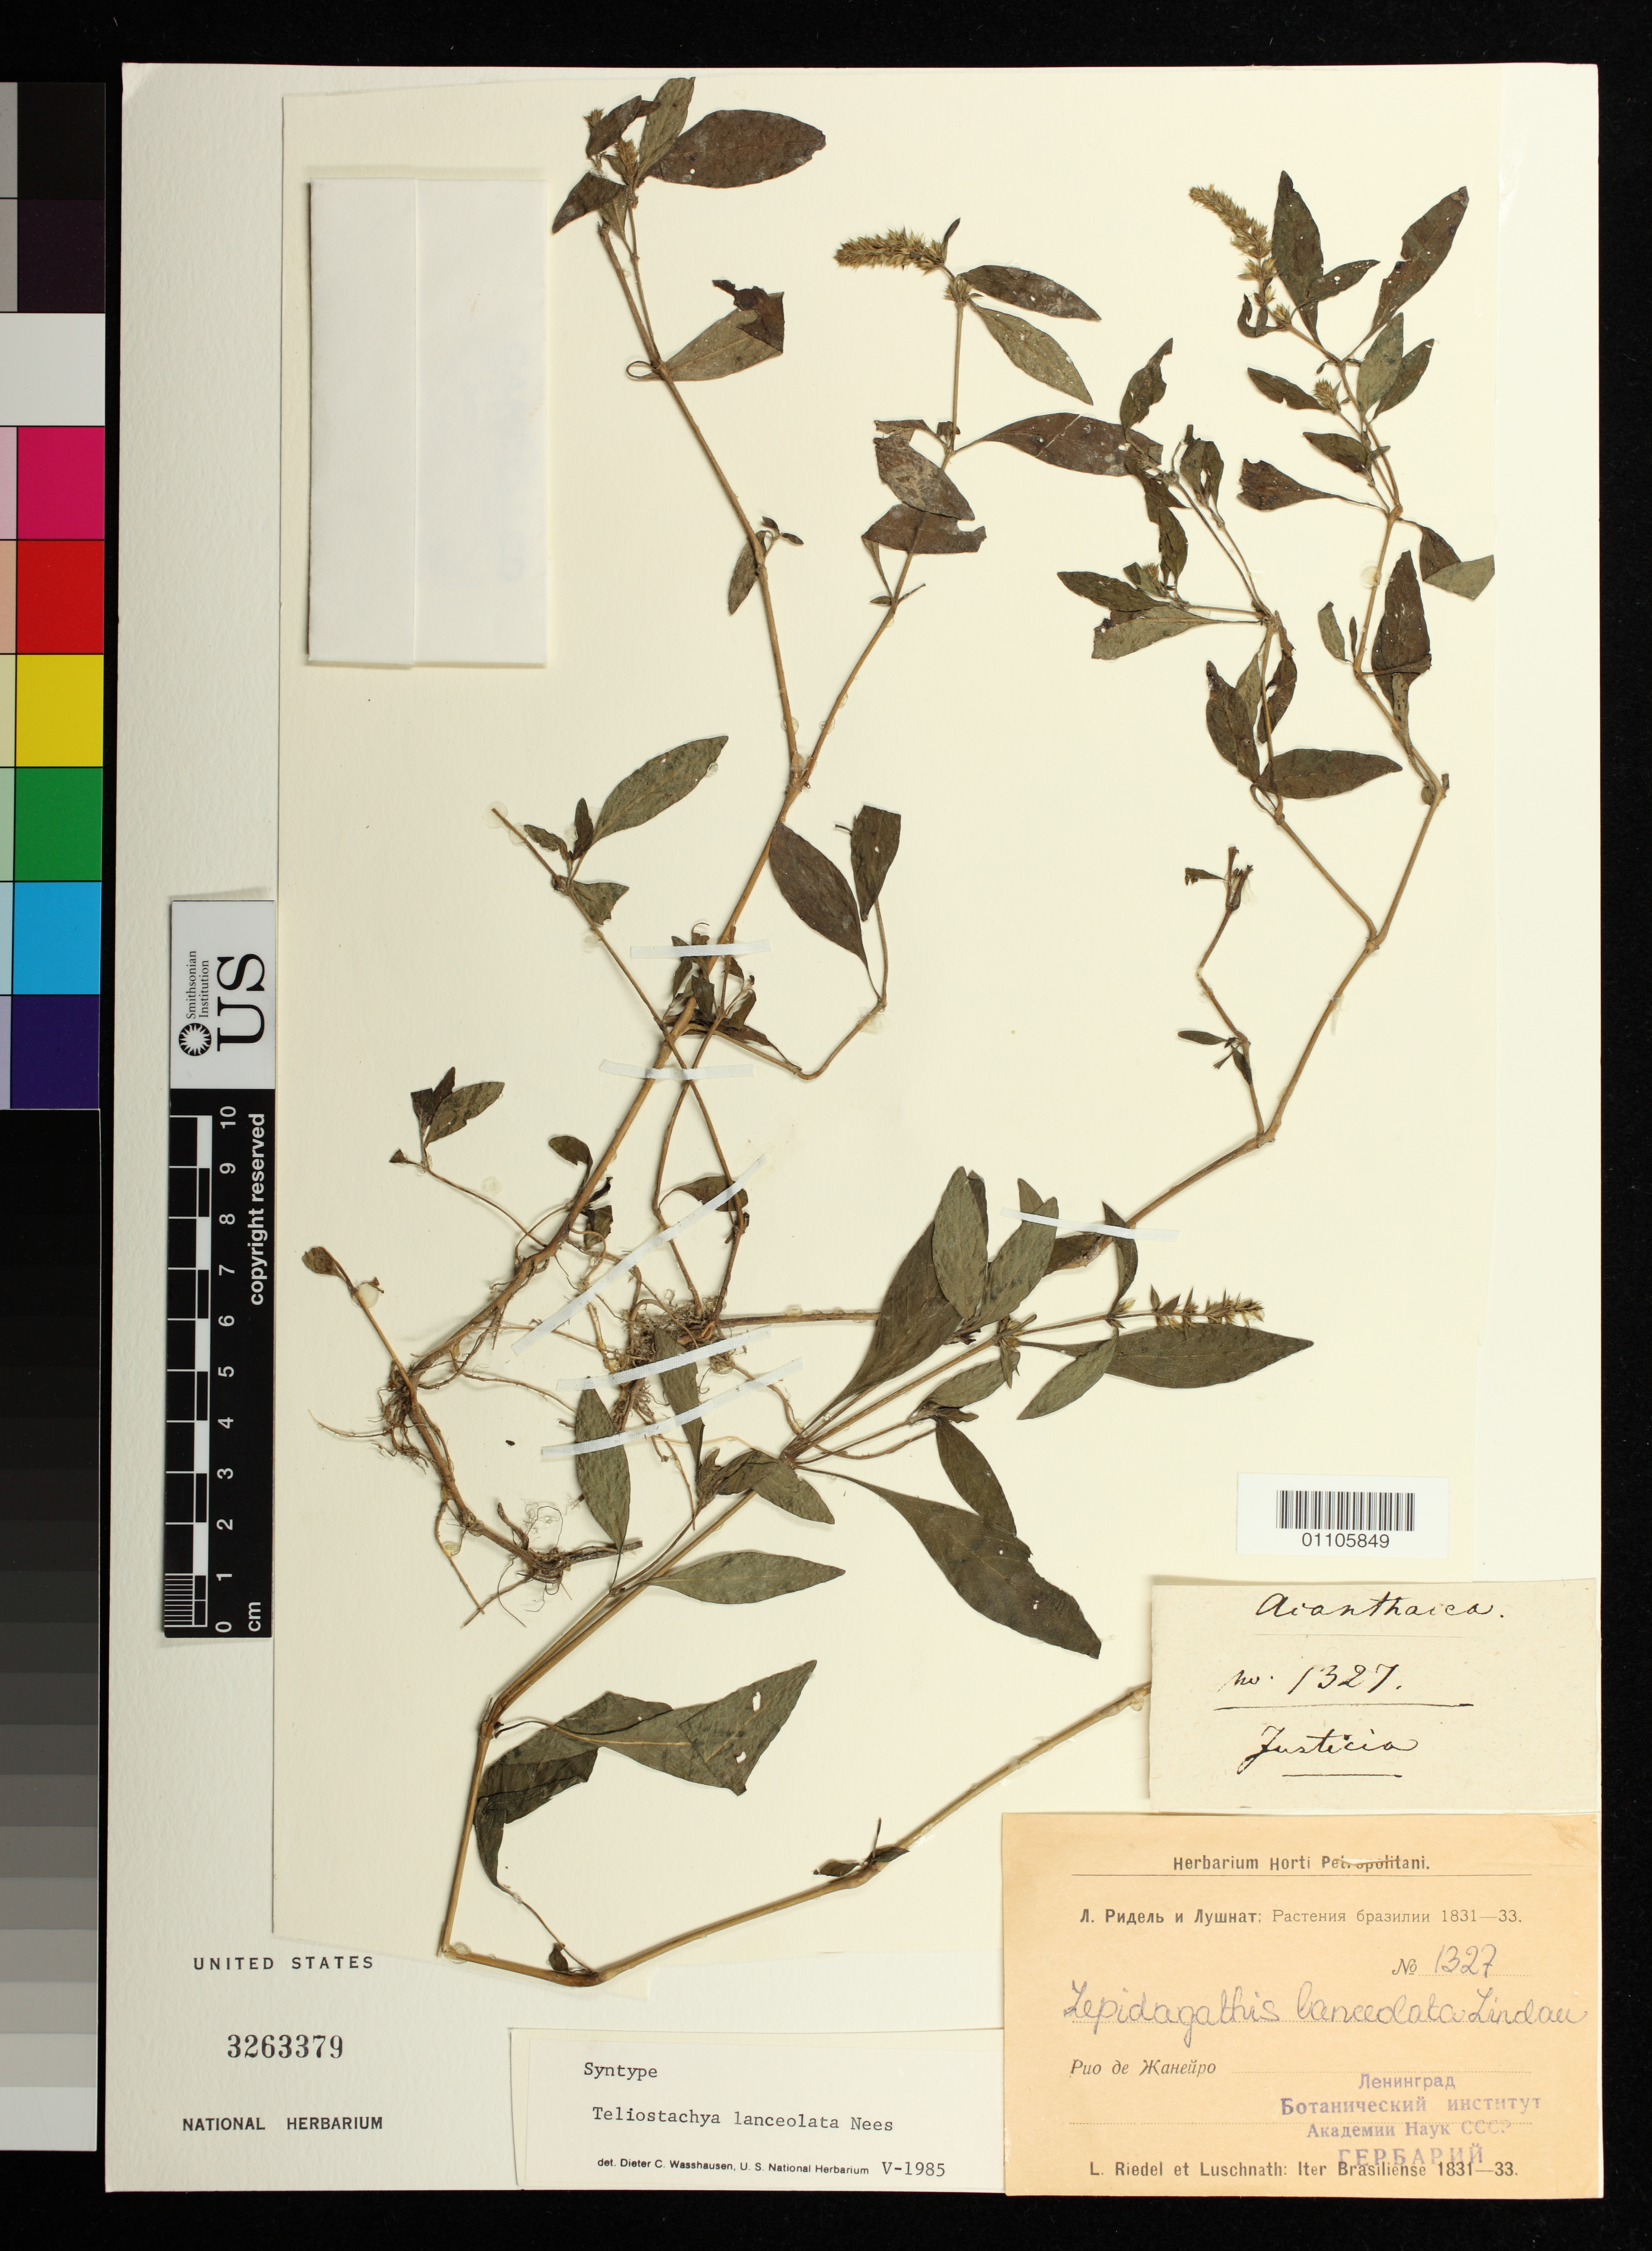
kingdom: Plantae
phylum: Tracheophyta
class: Magnoliopsida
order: Lamiales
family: Acanthaceae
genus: Teliostachya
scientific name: Teliostachya lanceolata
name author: Nees in Mart.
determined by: Wasshausen, Dieter C., (BOT), Smithsonian Institution - National Museum of Natural History (UNITED STATES)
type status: Syntype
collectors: L. Riedel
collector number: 1327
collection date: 1831/1833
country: Brazil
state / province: Minas Gerais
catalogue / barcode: US 3263379